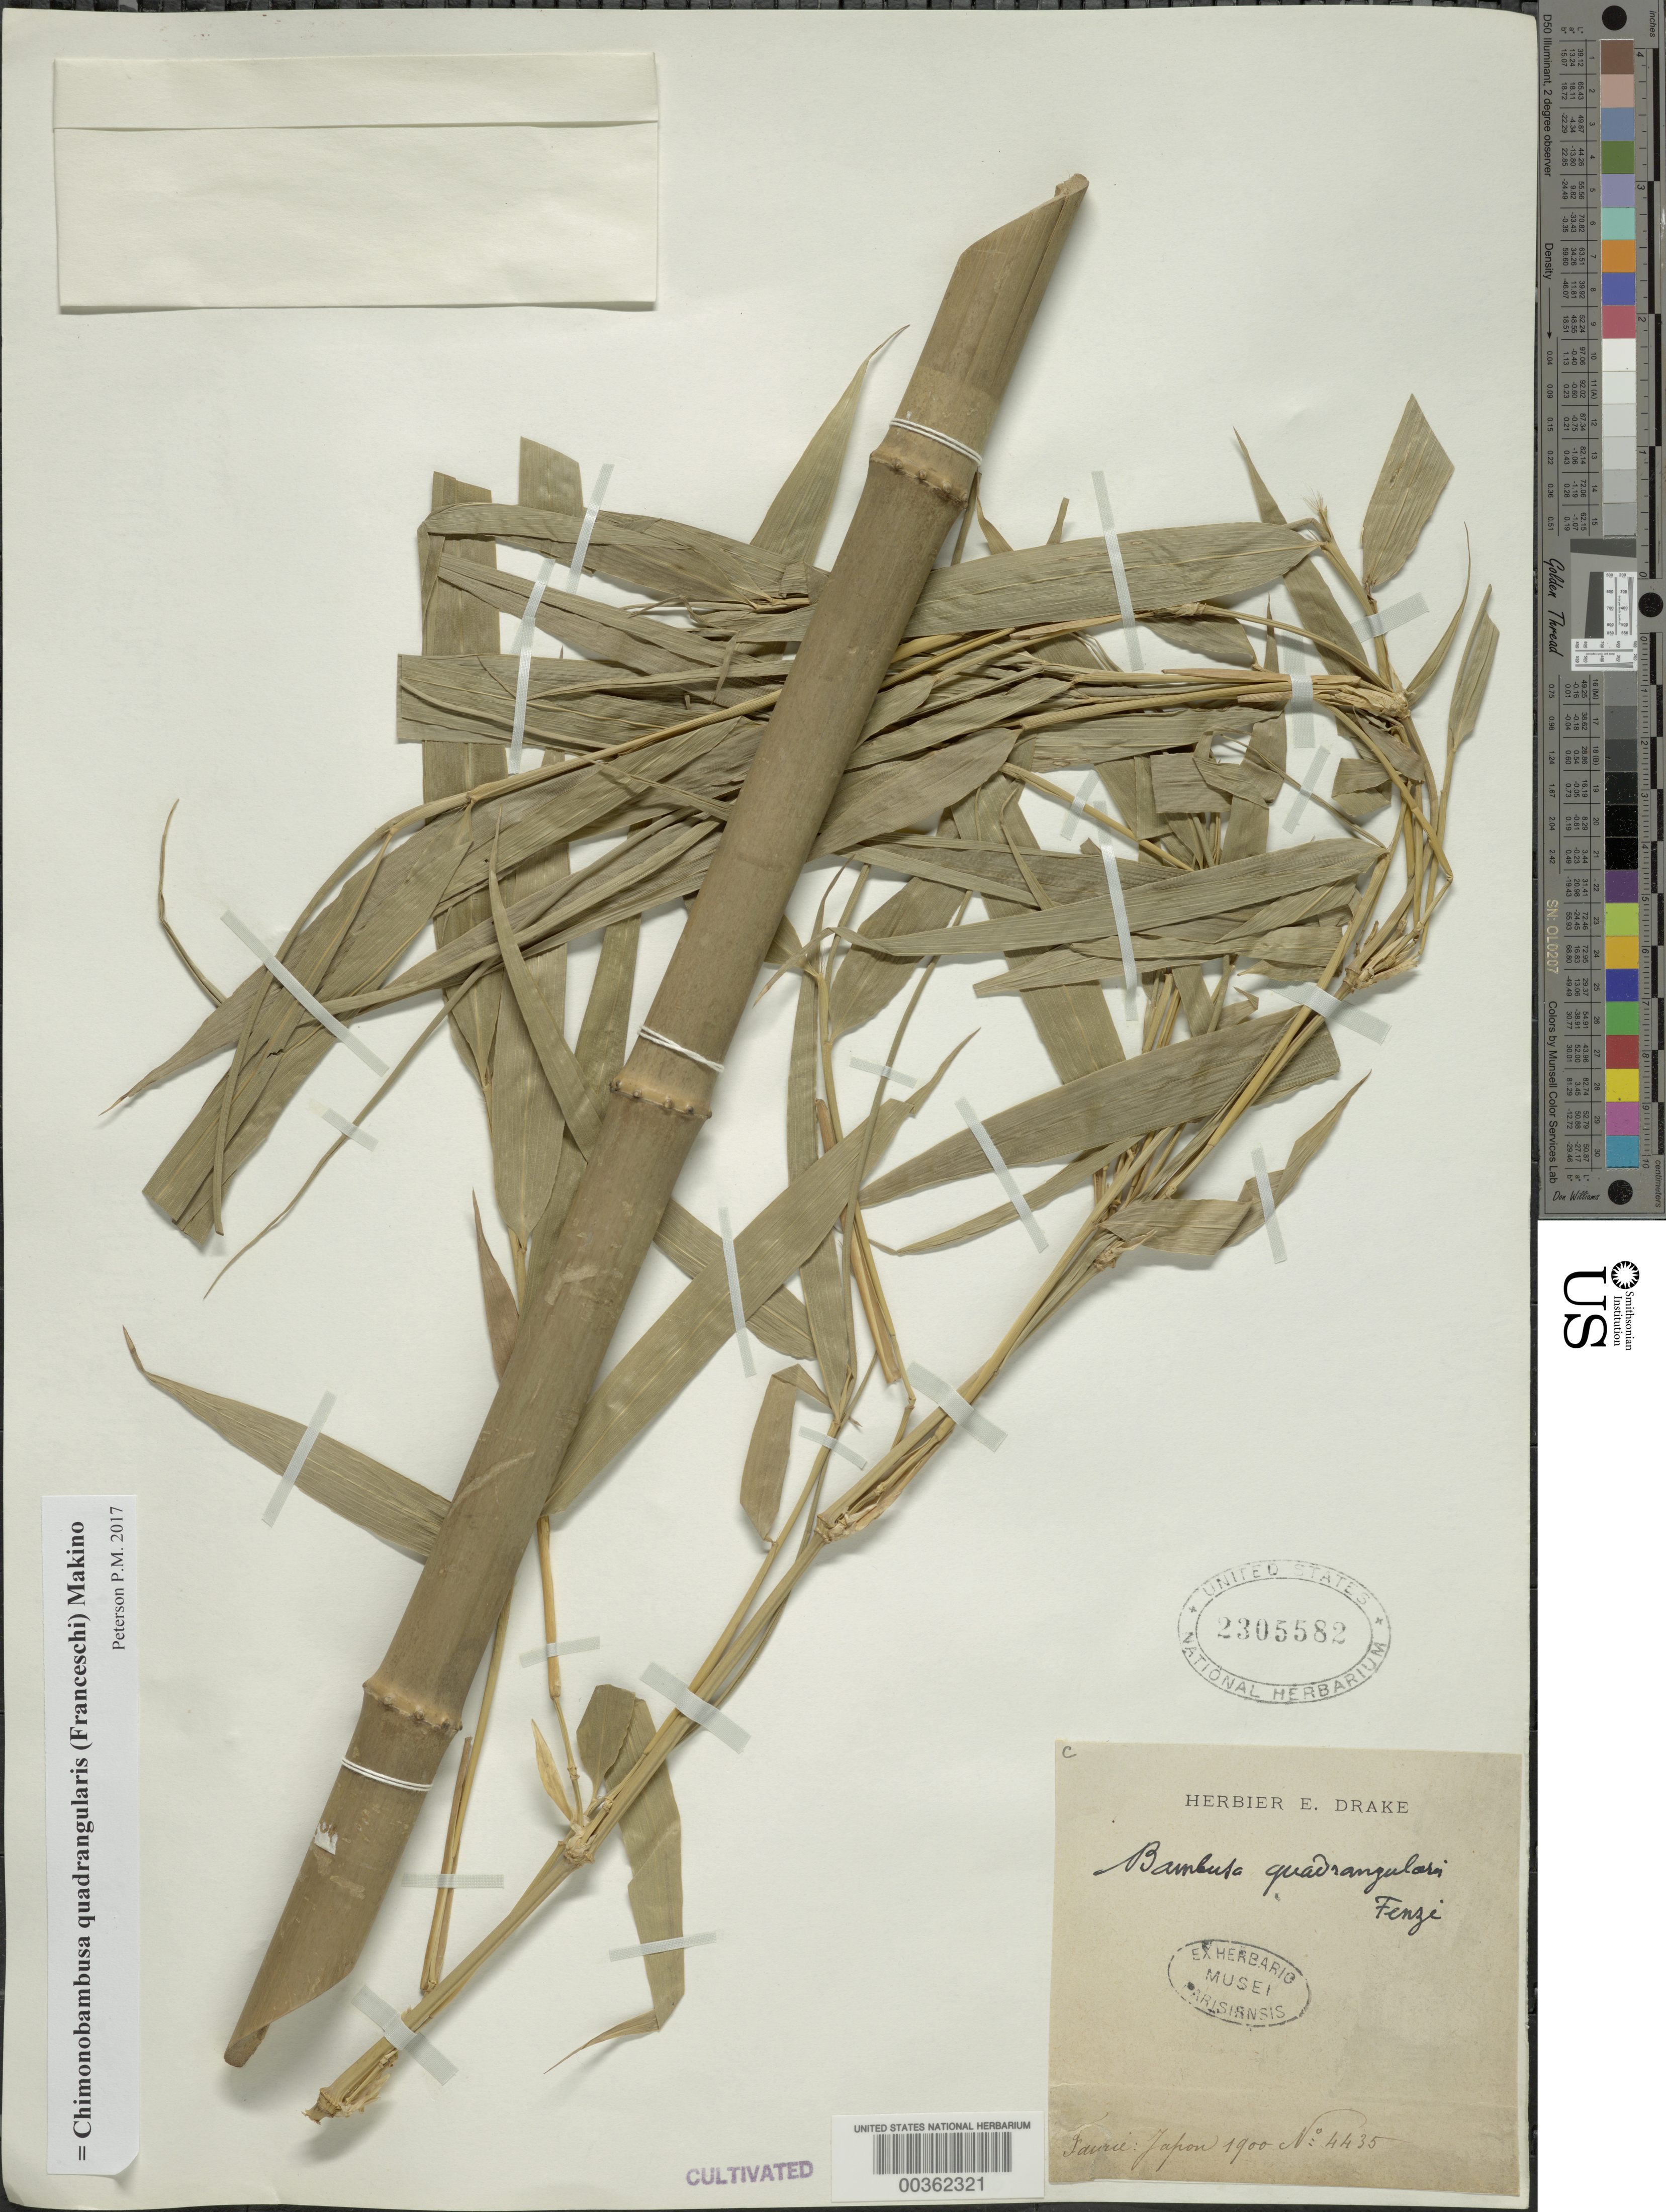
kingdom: Plantae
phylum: Tracheophyta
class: Liliopsida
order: Poales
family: Poaceae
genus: Chimonobambusa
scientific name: Chimonobambusa quadrangularis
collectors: U. Faurie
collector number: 4435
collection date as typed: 1900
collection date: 1900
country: Japan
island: Honshu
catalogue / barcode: US 2305582